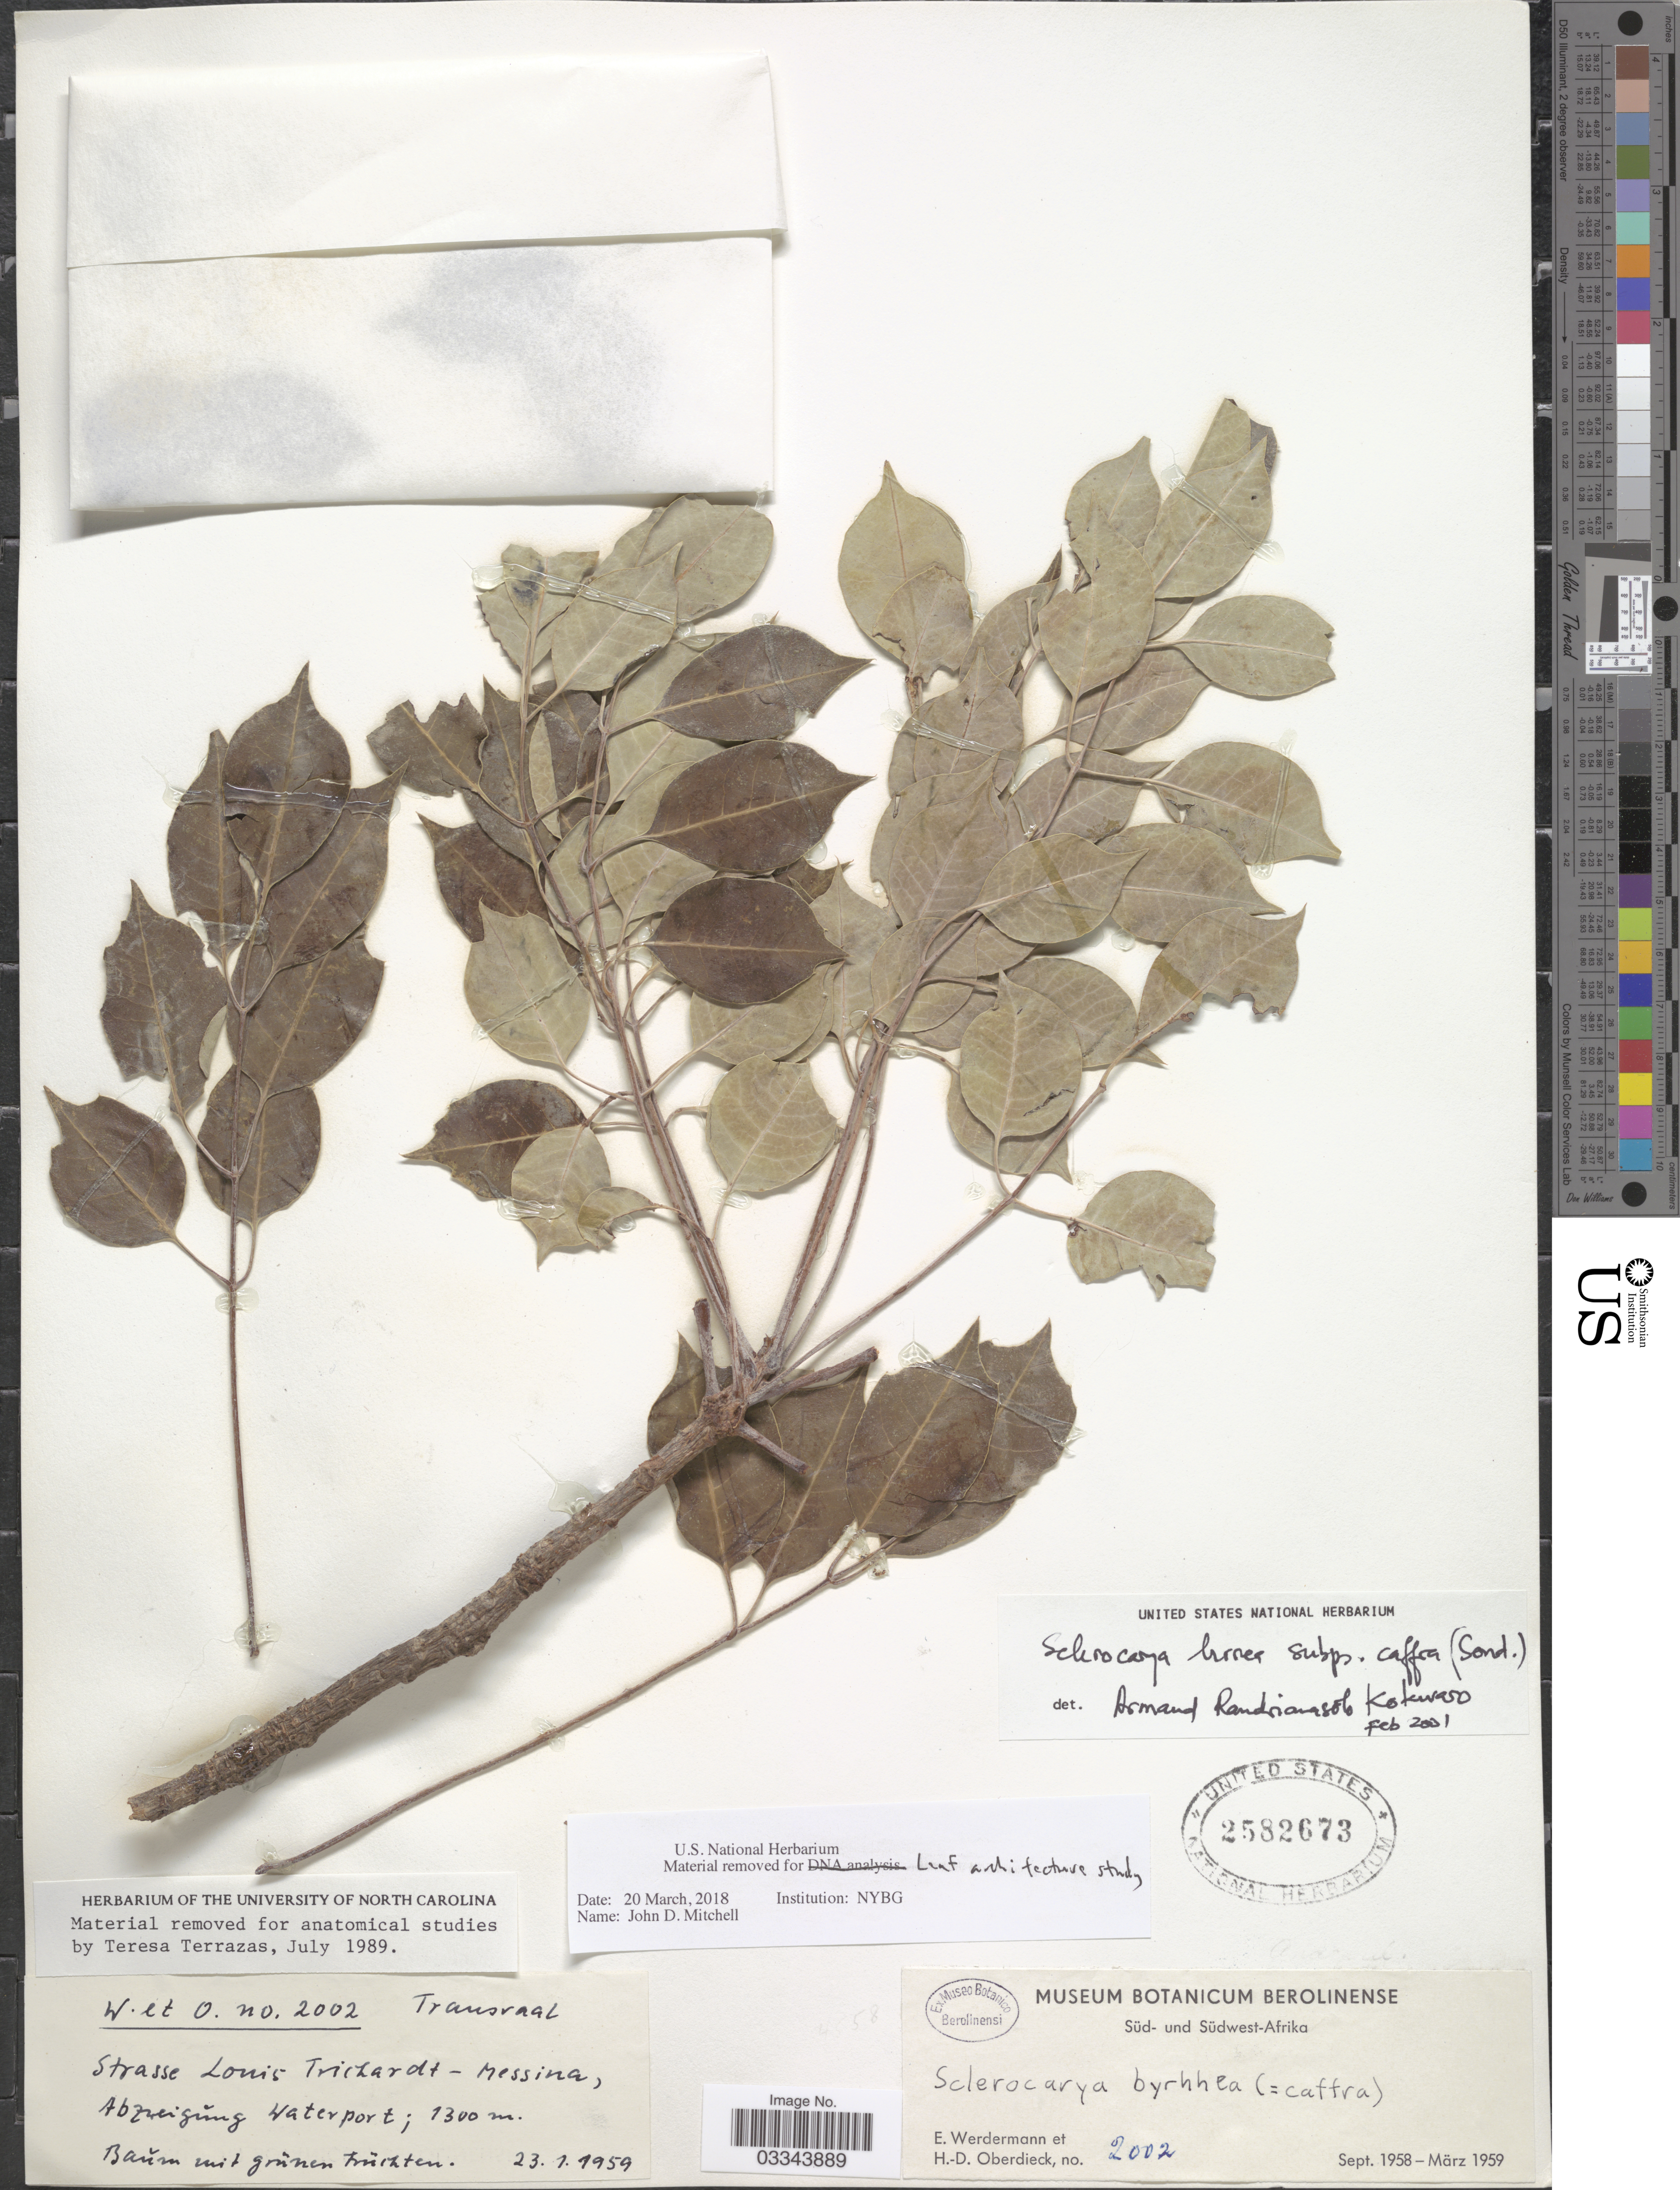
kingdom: Plantae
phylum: Tracheophyta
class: Magnoliopsida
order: Sapindales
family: Anacardiaceae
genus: Sclerocarya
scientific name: Sclerocarya birrea subsp. caffra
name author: (Sond.) Kokwaro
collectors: E. Werdermann & H. Oberdieck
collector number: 2002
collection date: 1959-01-23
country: South Africa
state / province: Limpopo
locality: Transvaal, Strasse Louis Trichardt - Messina, Abzweigüng Waterport.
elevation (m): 1300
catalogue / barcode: US 2582673